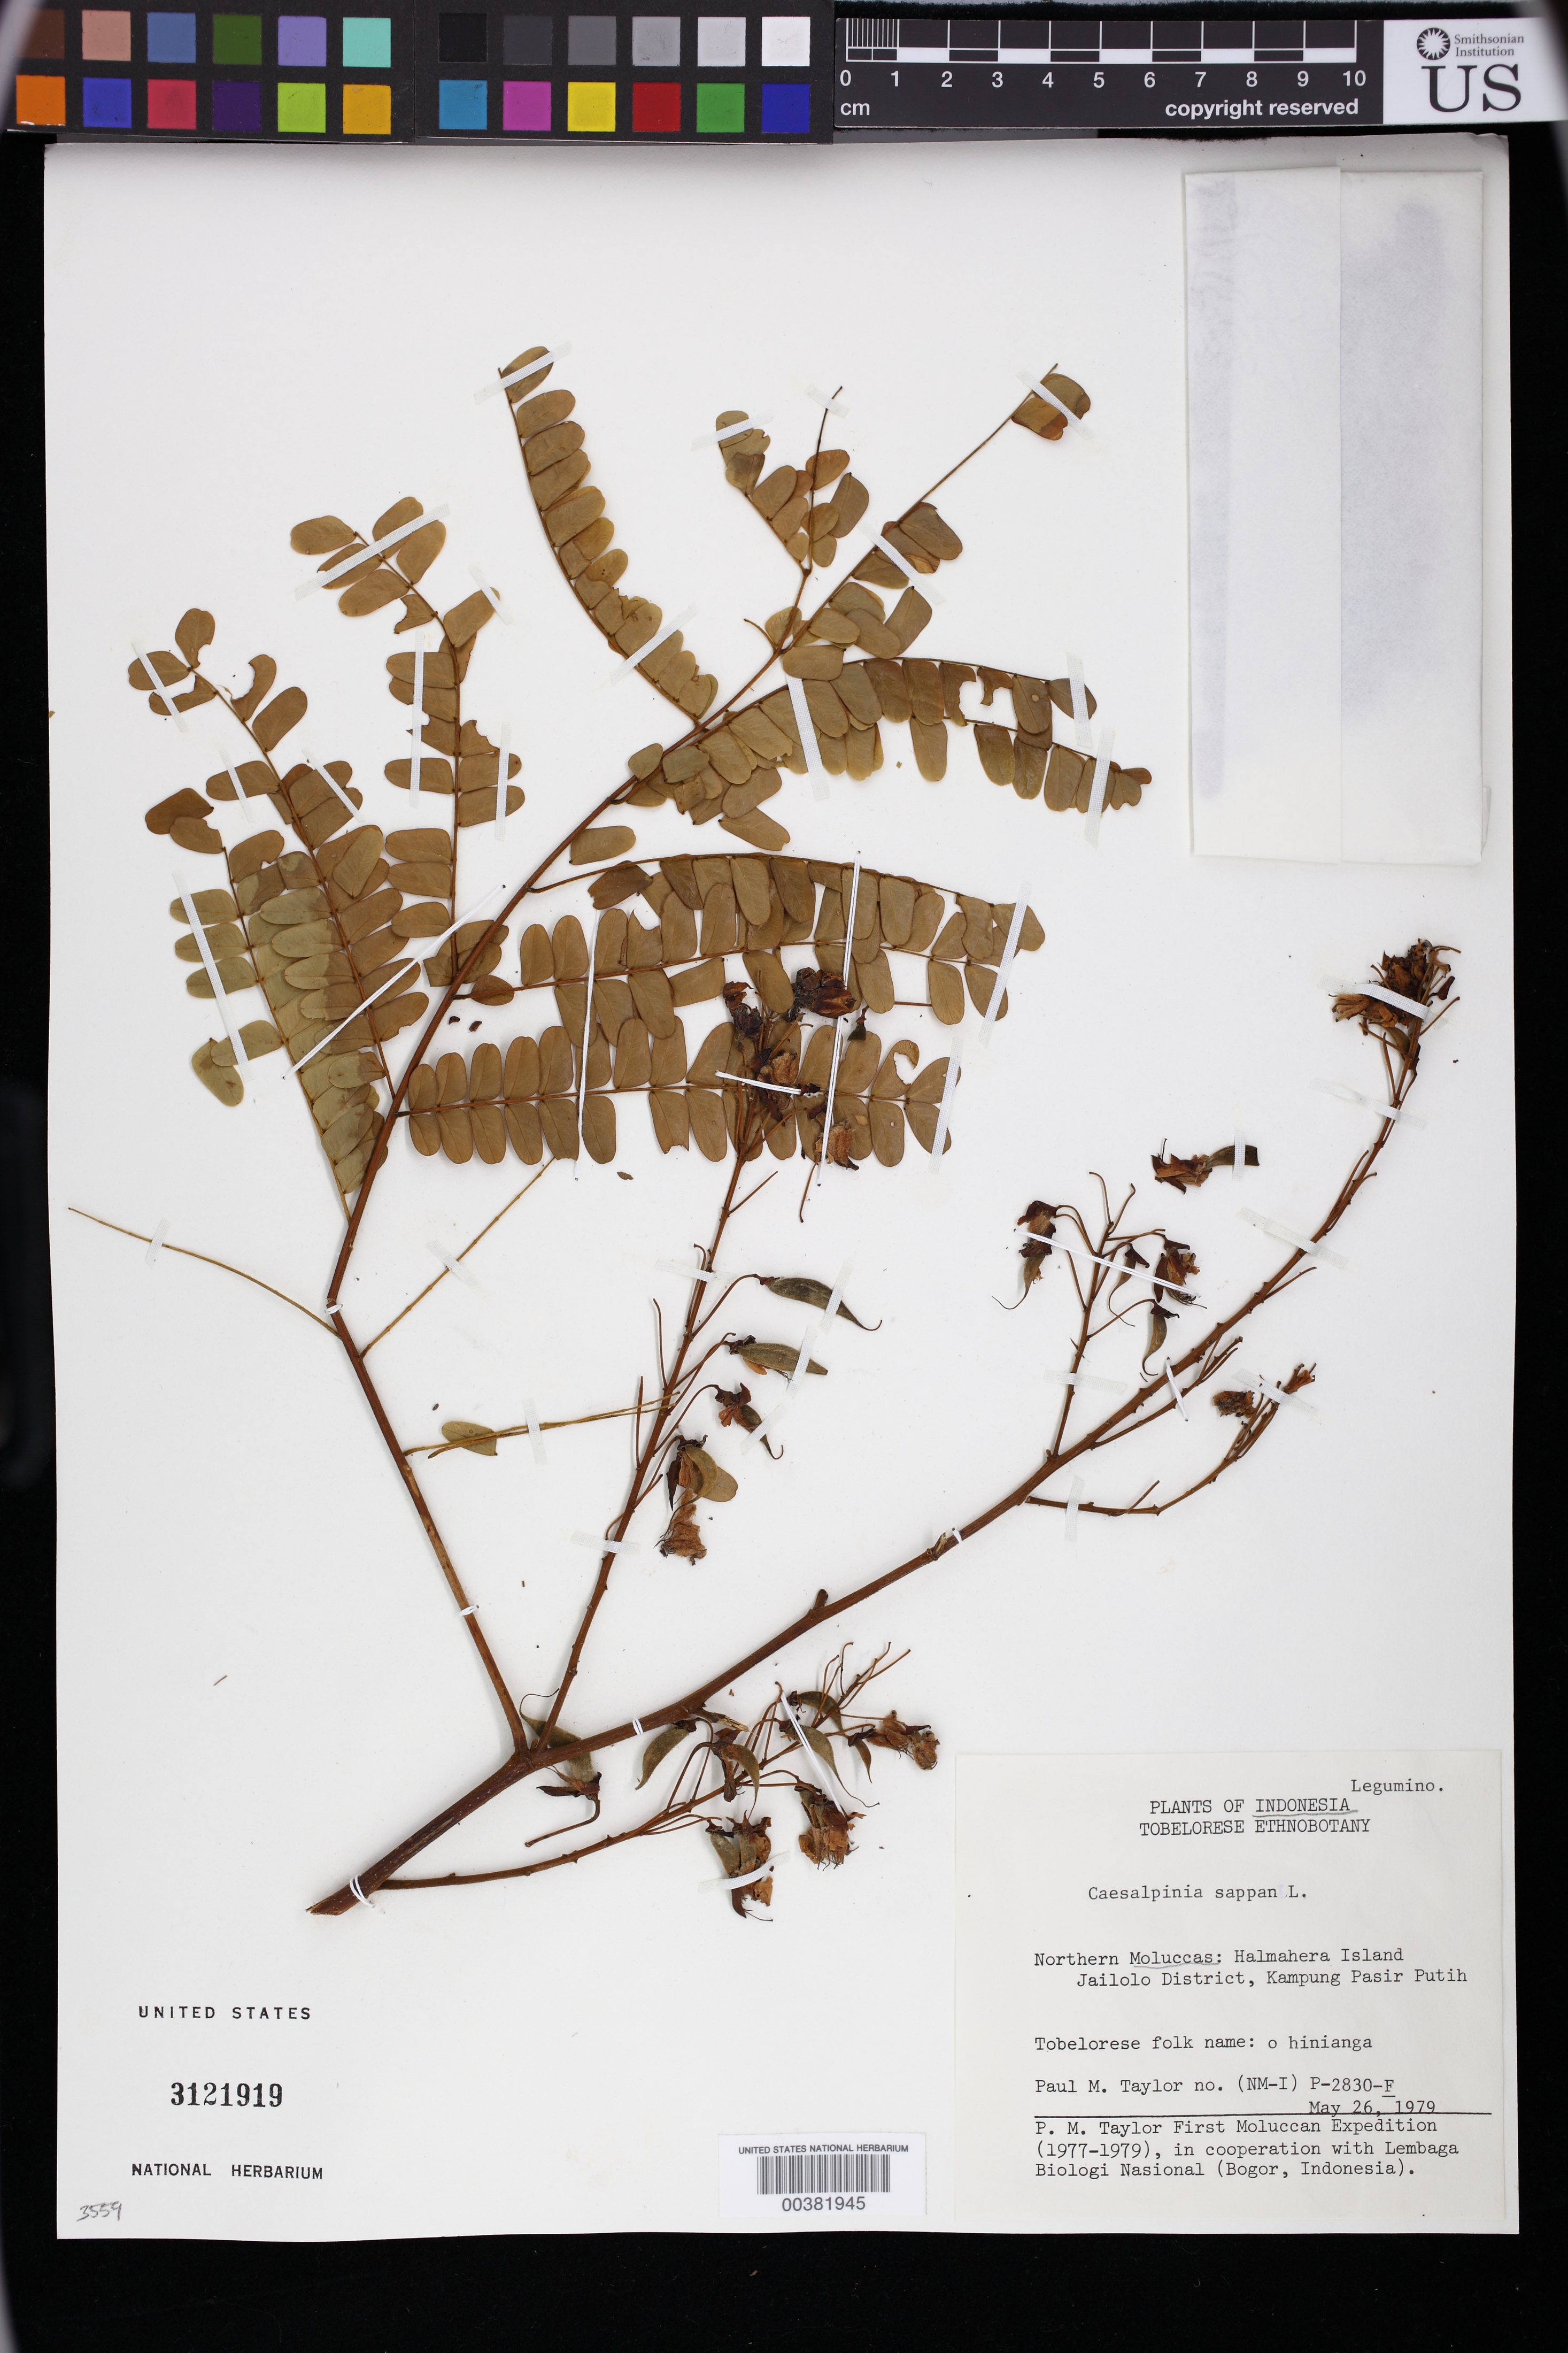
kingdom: Plantae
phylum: Tracheophyta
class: Magnoliopsida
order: Fabales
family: Fabaceae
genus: Caesalpinia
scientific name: Caesalpinia pulcherrima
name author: (L.) Sw.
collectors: P. M. Taylor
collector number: (nm-1) P-2830-f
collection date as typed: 26 May 1979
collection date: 1979-05-26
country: Indonesia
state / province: Maluku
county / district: Maluku Utara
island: Halmahera Island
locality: Halmahera i., jailolo dist., kampung pasir putih [Moluccas]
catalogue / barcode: US 3121919